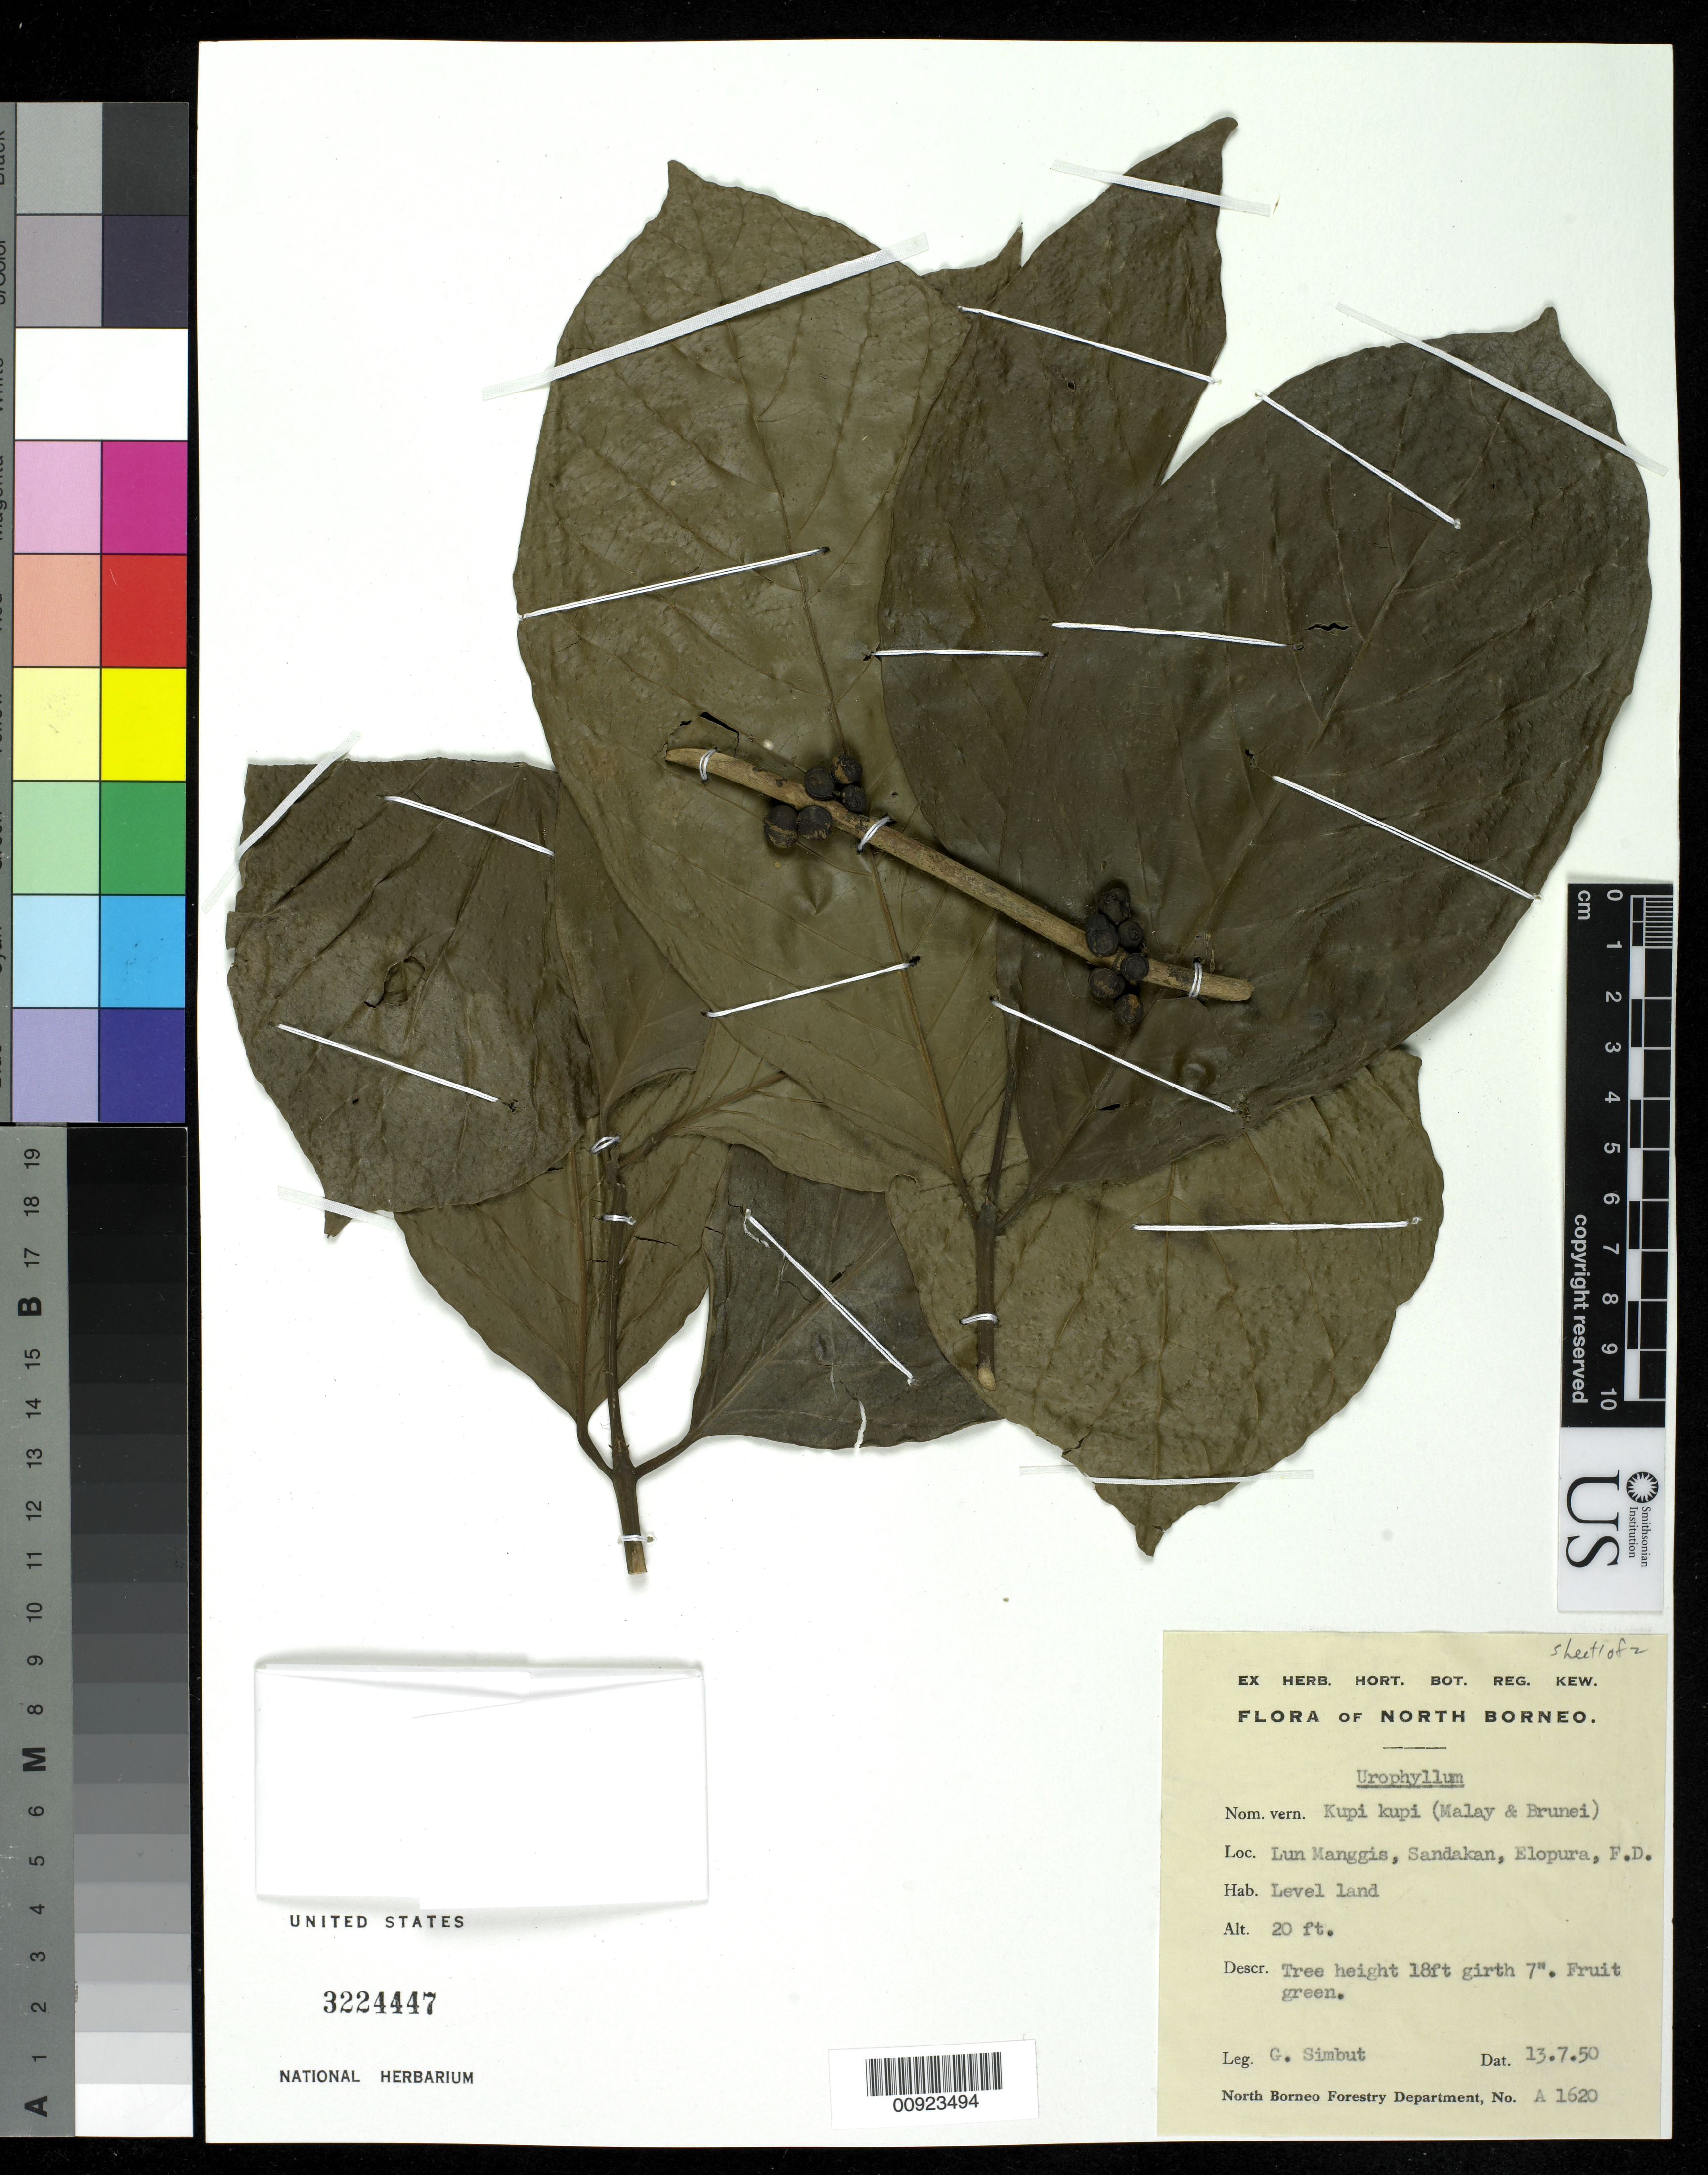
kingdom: Plantae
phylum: Tracheophyta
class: Magnoliopsida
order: Gentianales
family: Rubiaceae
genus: Urophyllum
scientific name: Urophyllum sp.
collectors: G. Simbut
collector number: A 1620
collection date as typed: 13 Jul 1950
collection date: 1950-07-13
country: Malaysia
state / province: Sabah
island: Borneo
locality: Lun Maggis, Sandakan, Elopura, F.D.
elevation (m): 6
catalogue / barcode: US 3224447